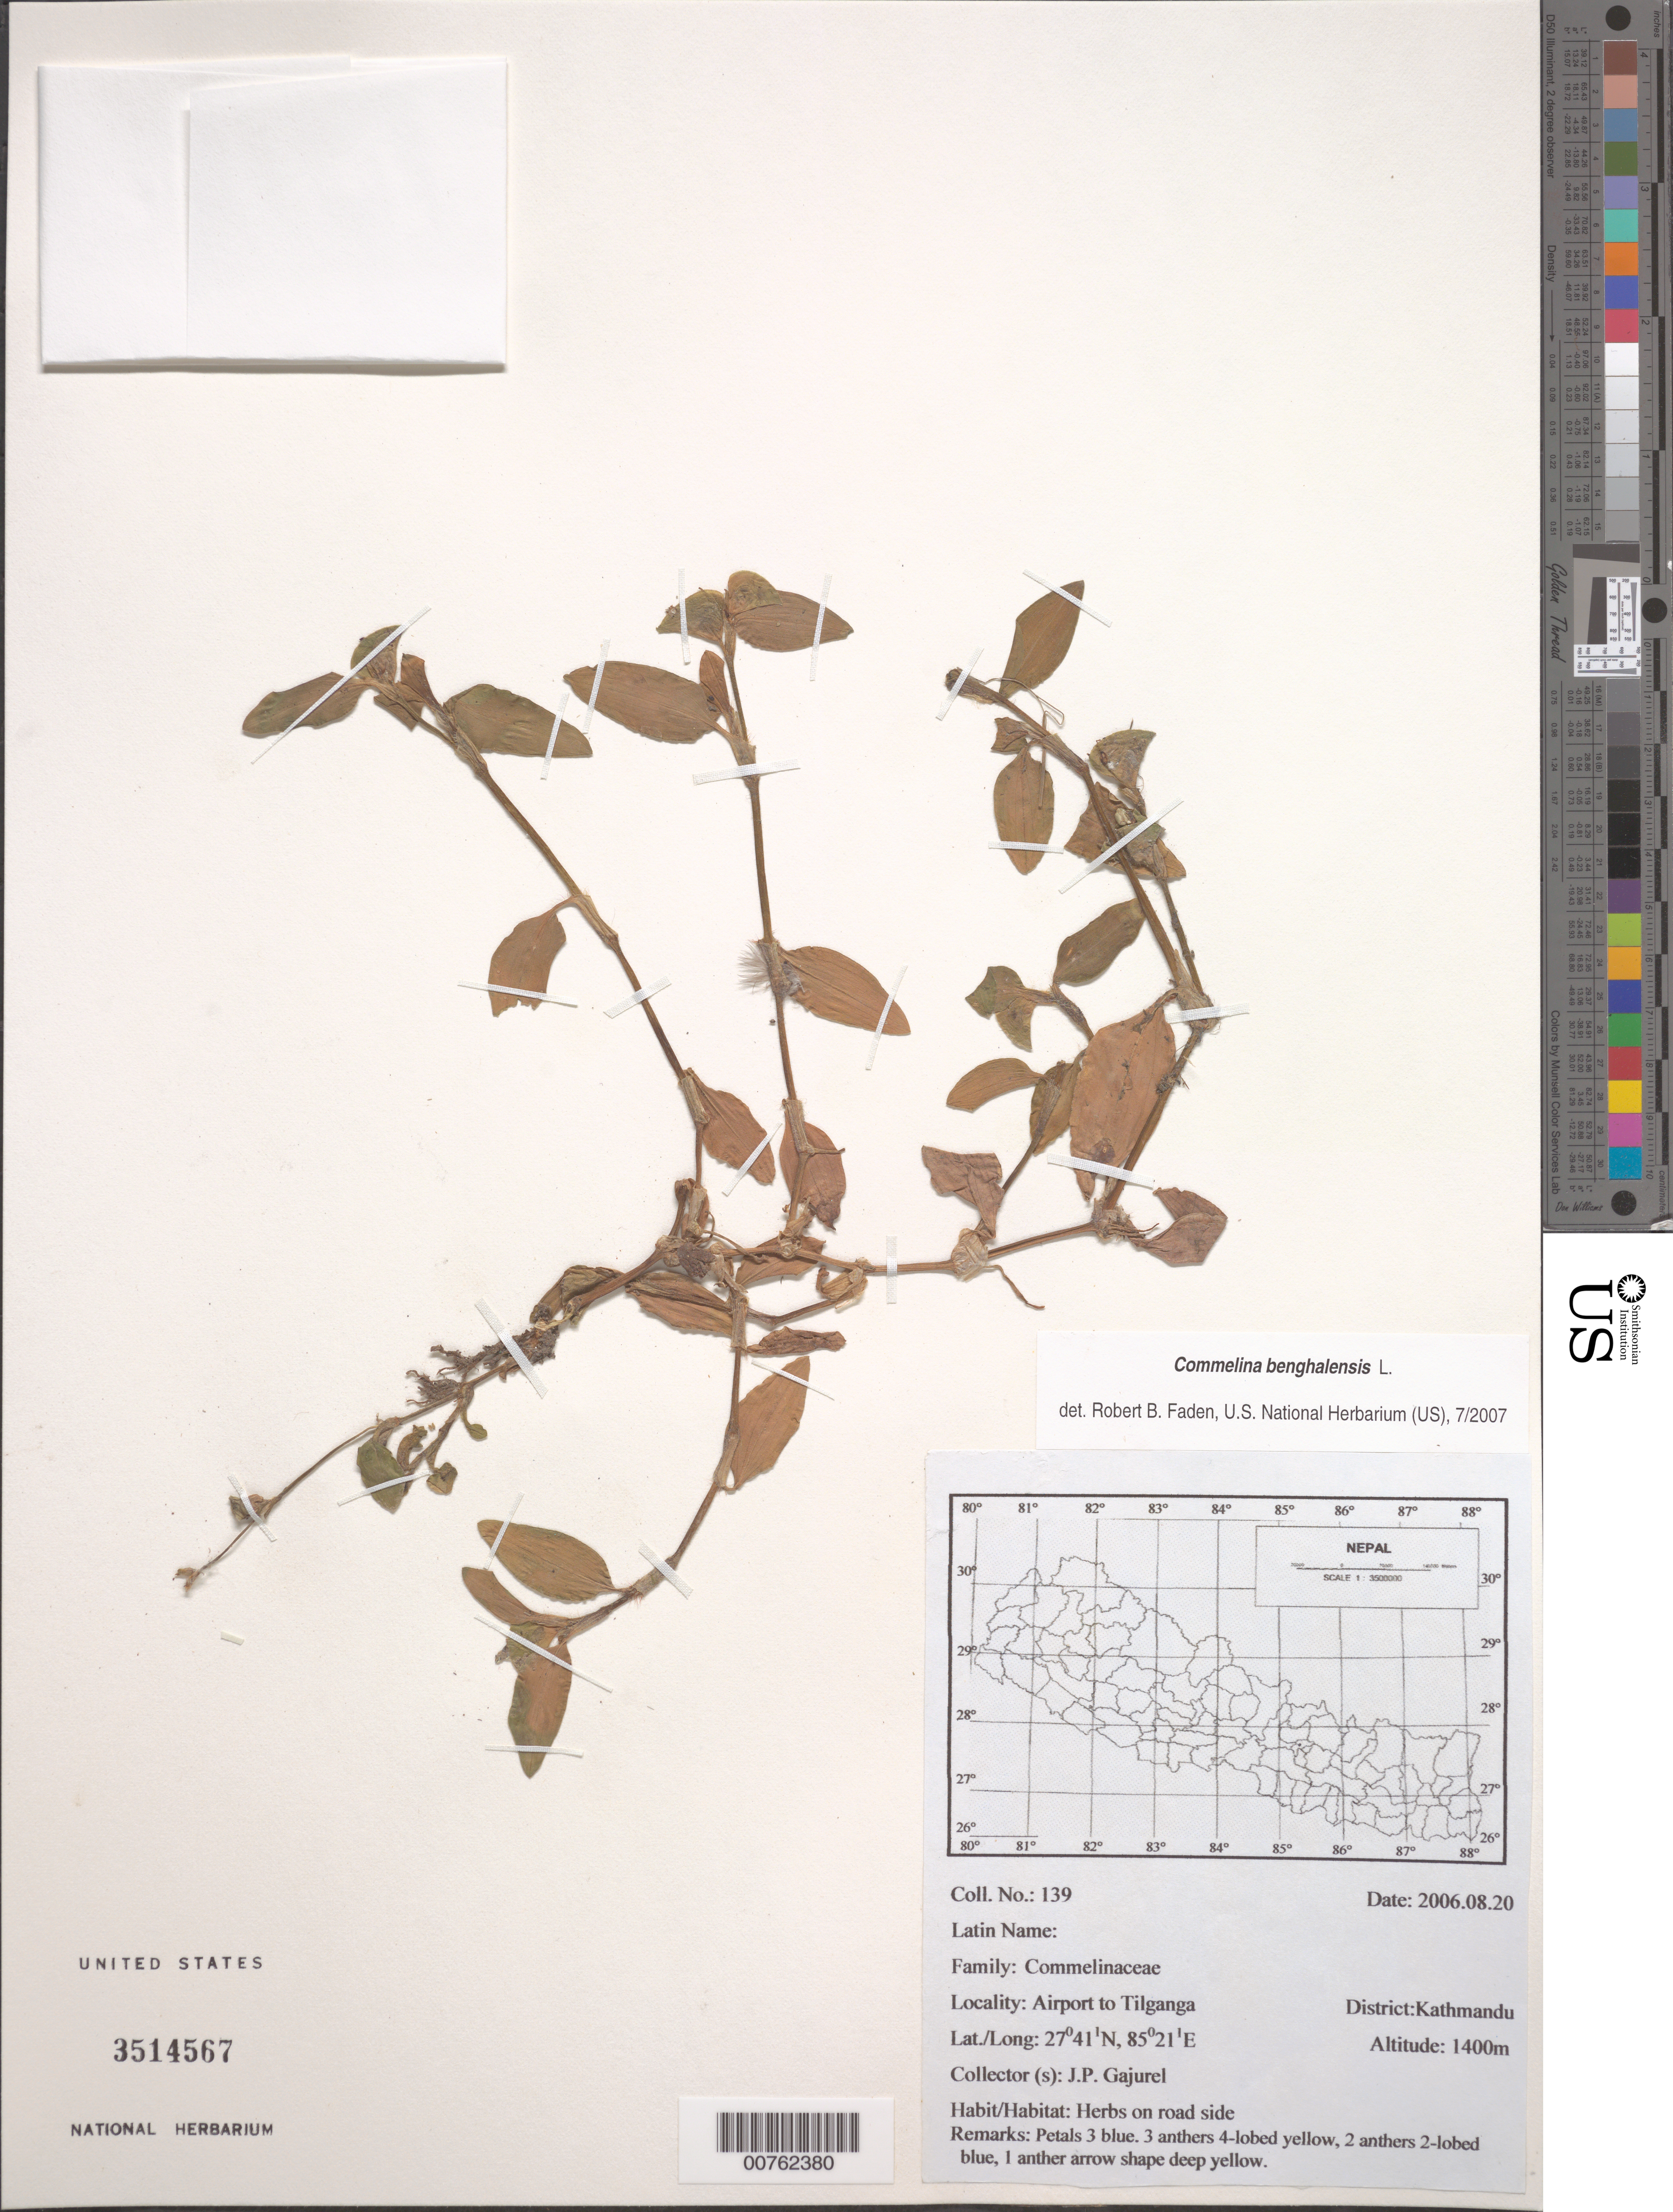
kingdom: Plantae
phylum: Tracheophyta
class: Liliopsida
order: Commelinales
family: Commelinaceae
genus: Commelina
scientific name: Commelina benghalensis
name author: L.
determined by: Faden, Robert B., (US), Smithsonian Institution - National Museum of Natural History (UNITED STATES)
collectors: J. Gajurel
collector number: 139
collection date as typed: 20 Aug 2006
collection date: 2006-08-20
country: Nepal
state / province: Bagmati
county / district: Kathmandu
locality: Airport to Tilganga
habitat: Herbs on road side.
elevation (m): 1400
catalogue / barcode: US 3514567